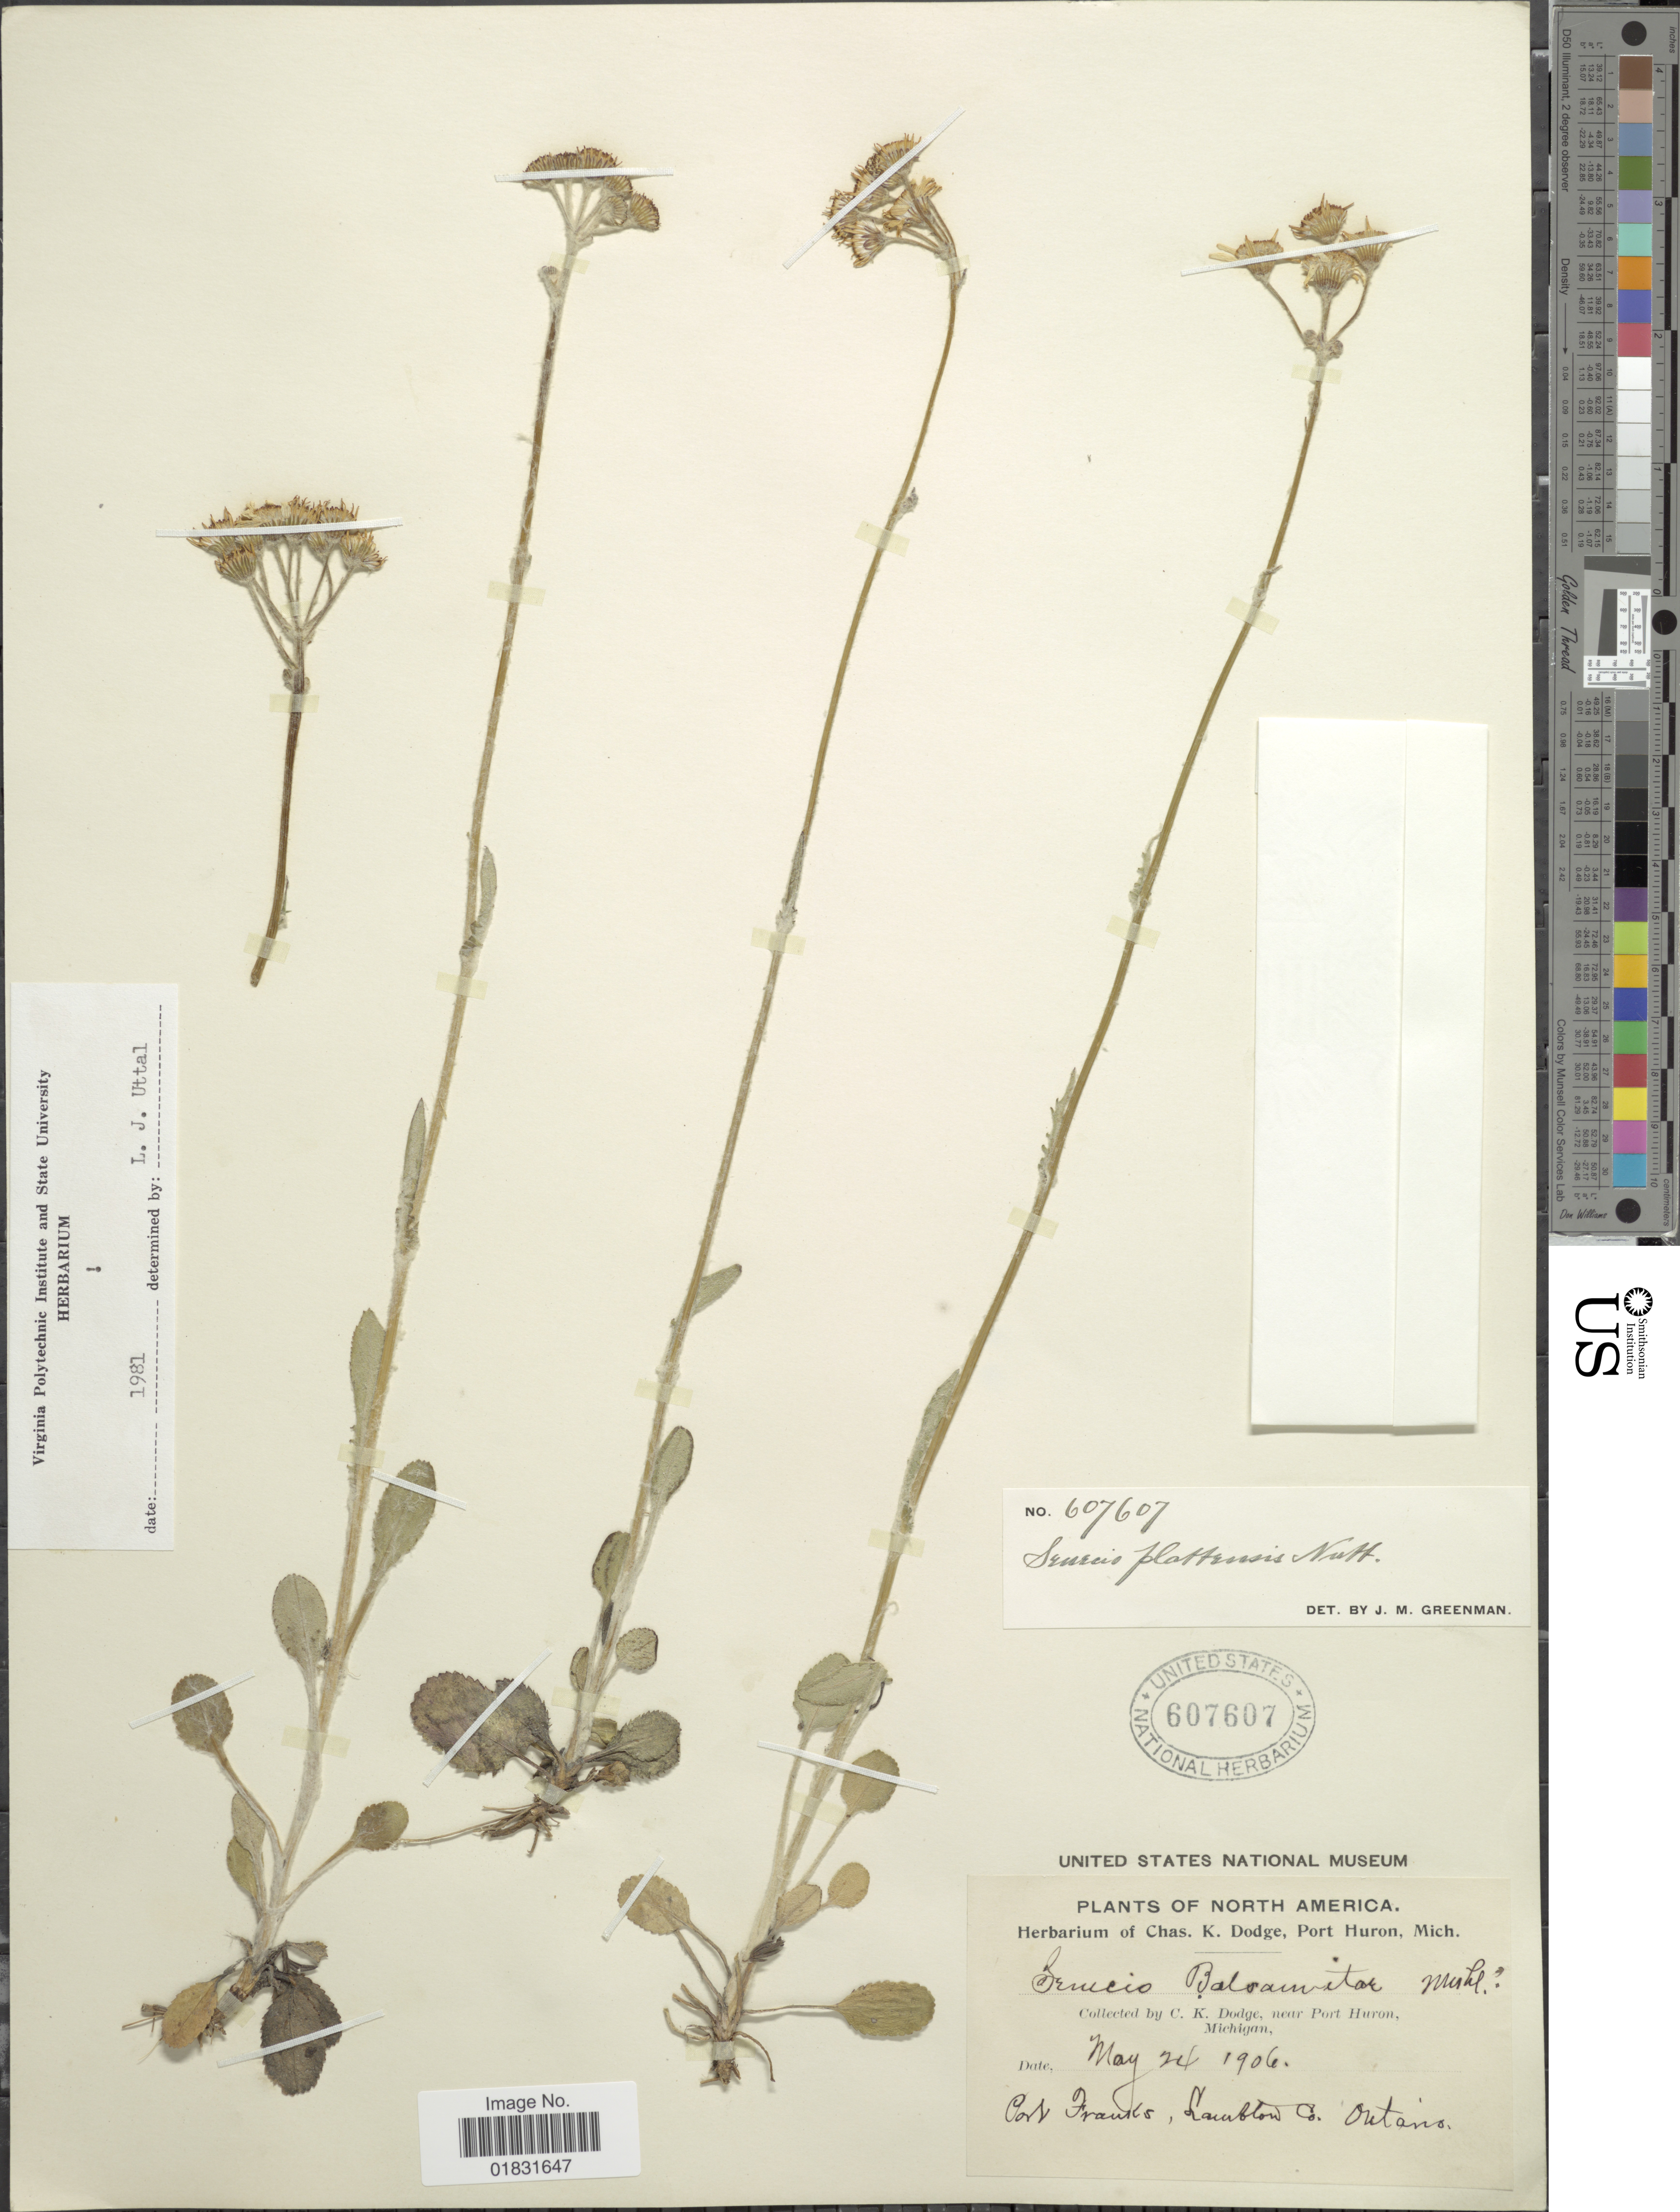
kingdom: Plantae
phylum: Tracheophyta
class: Magnoliopsida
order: Asterales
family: Asteraceae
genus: Packera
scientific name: Packera plattensis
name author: W.A. Weber & Á. Löve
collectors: C. Dodge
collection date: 1906-05-24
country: Canada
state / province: Ontario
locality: Near Port Huron, Michigan Port Franks, Lambton Co., Ontario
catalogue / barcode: US 607607